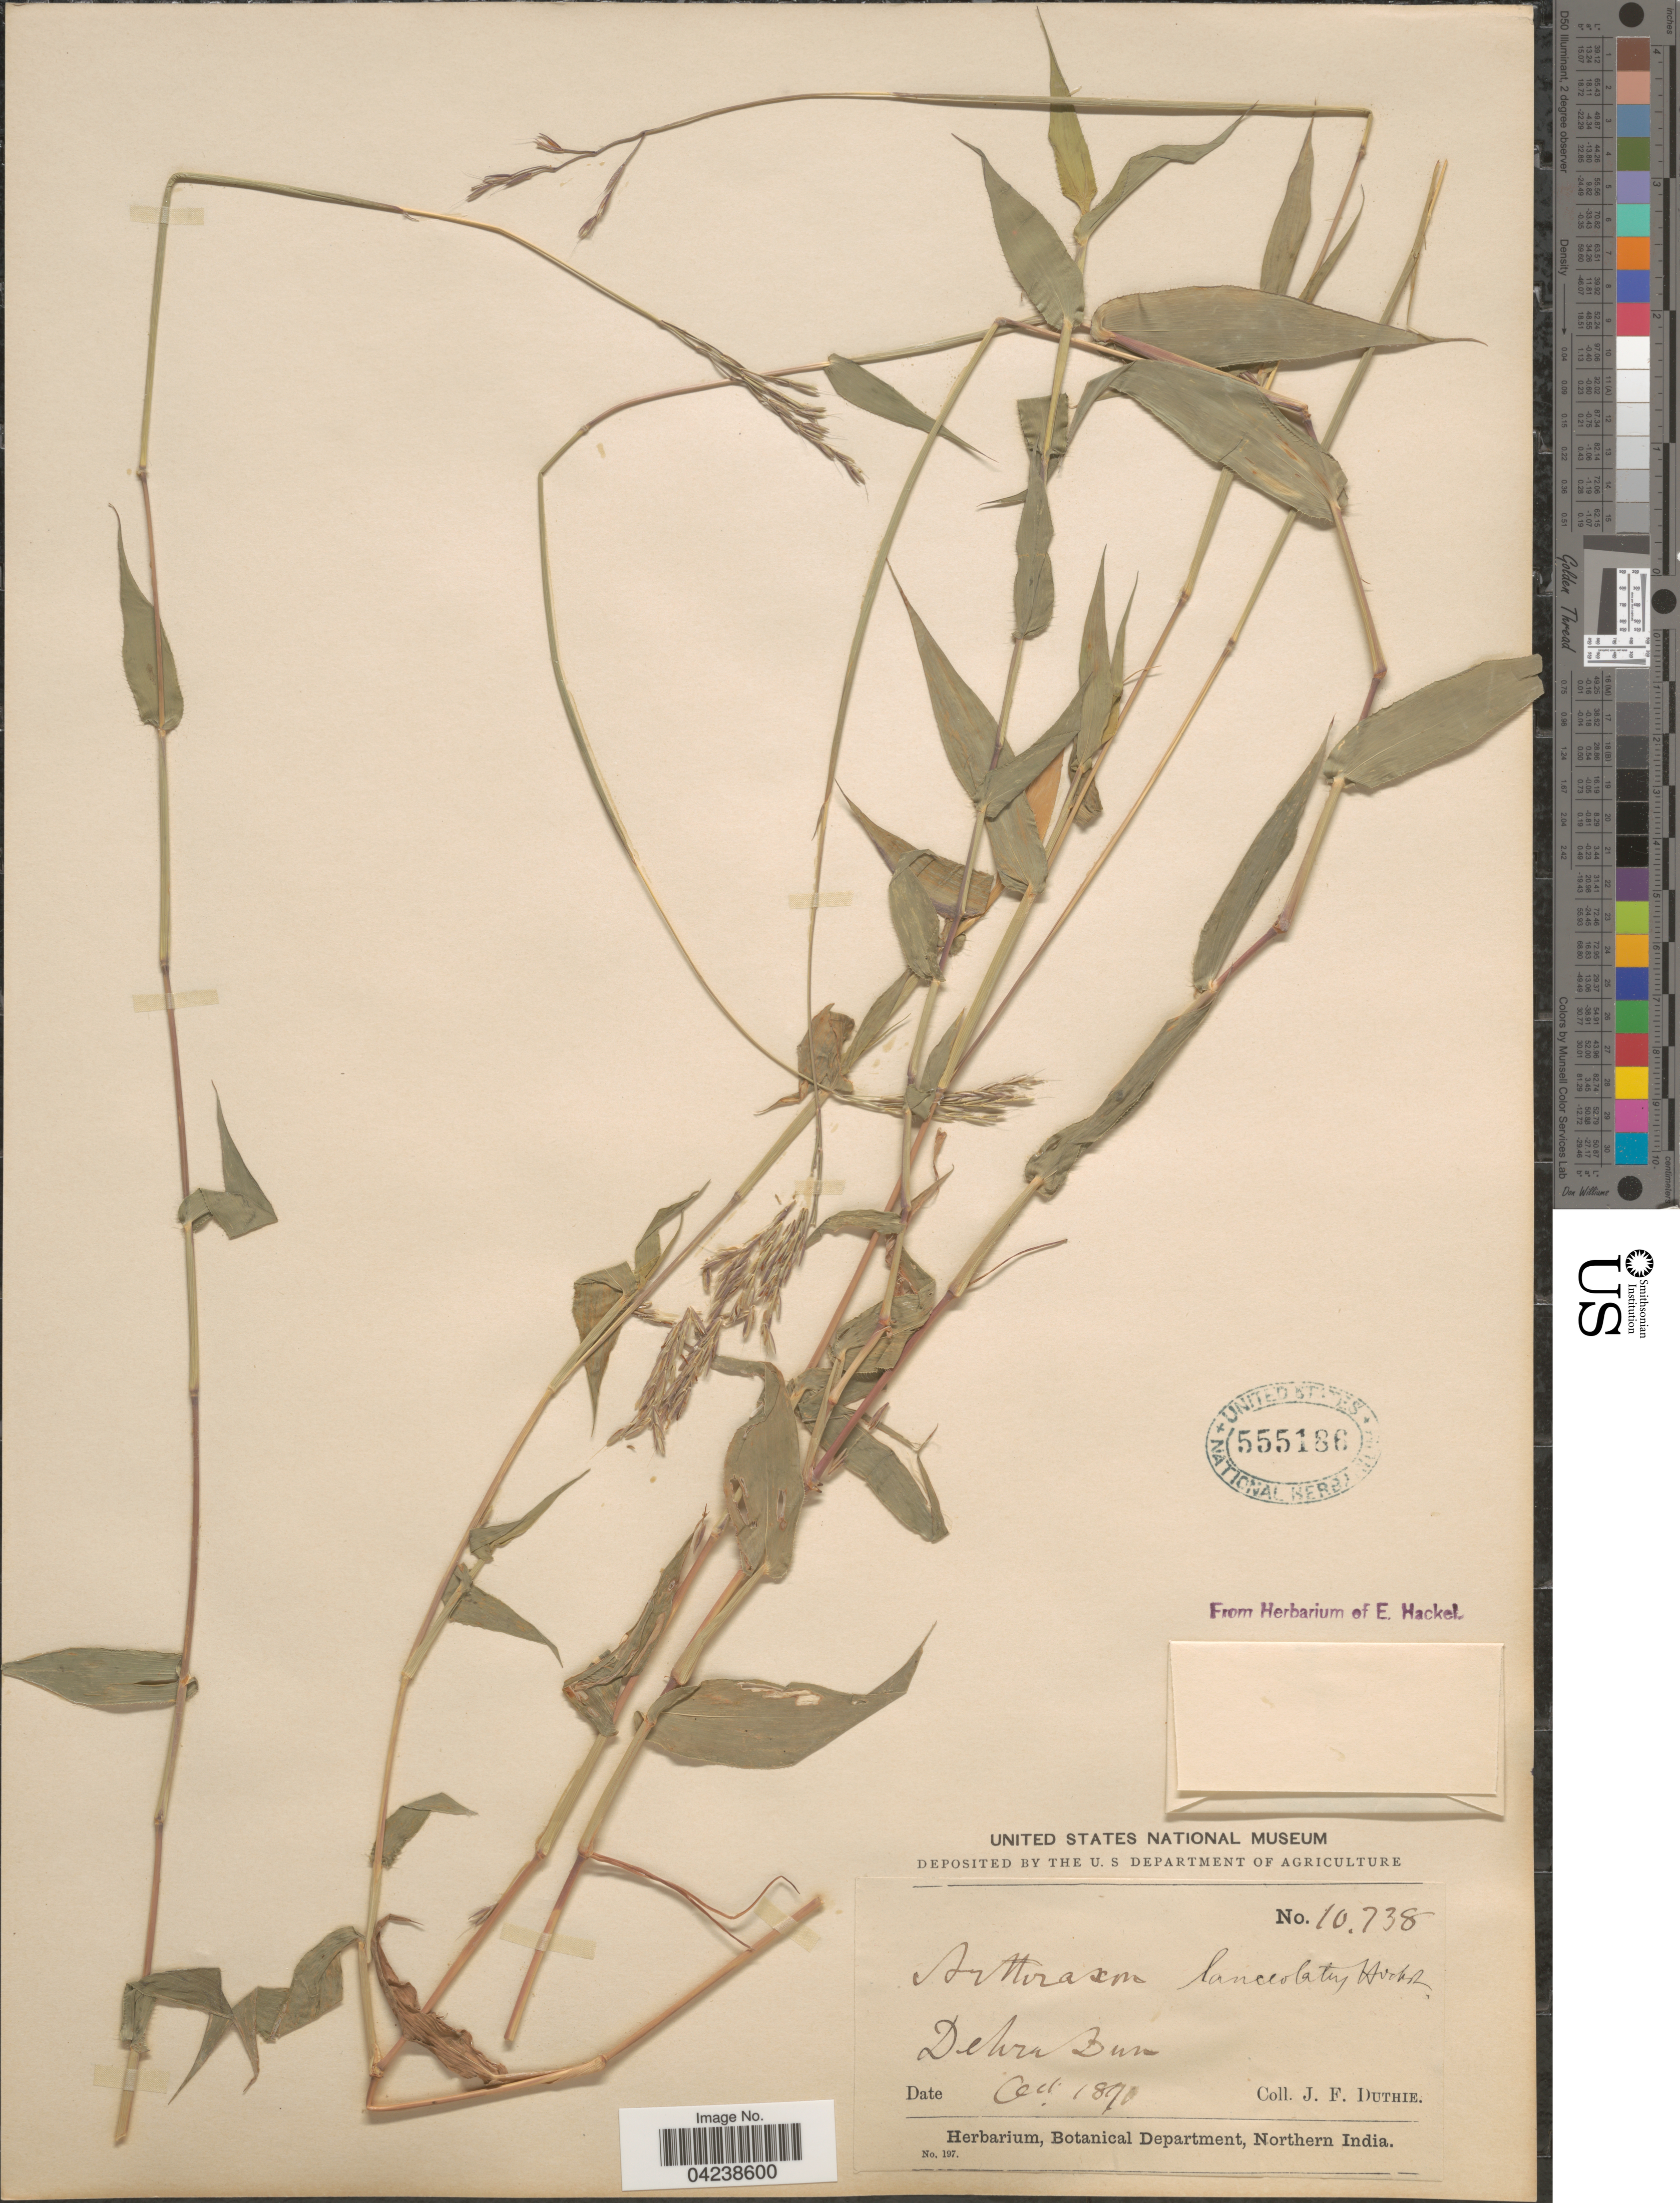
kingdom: Plantae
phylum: Tracheophyta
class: Liliopsida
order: Poales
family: Poaceae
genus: Arthraxon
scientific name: Arthraxon lanceolatus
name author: (Roxb.) Hochst.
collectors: J. F. Duthie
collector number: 10738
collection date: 1890-10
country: India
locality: Dehra Dun.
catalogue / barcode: US 555186